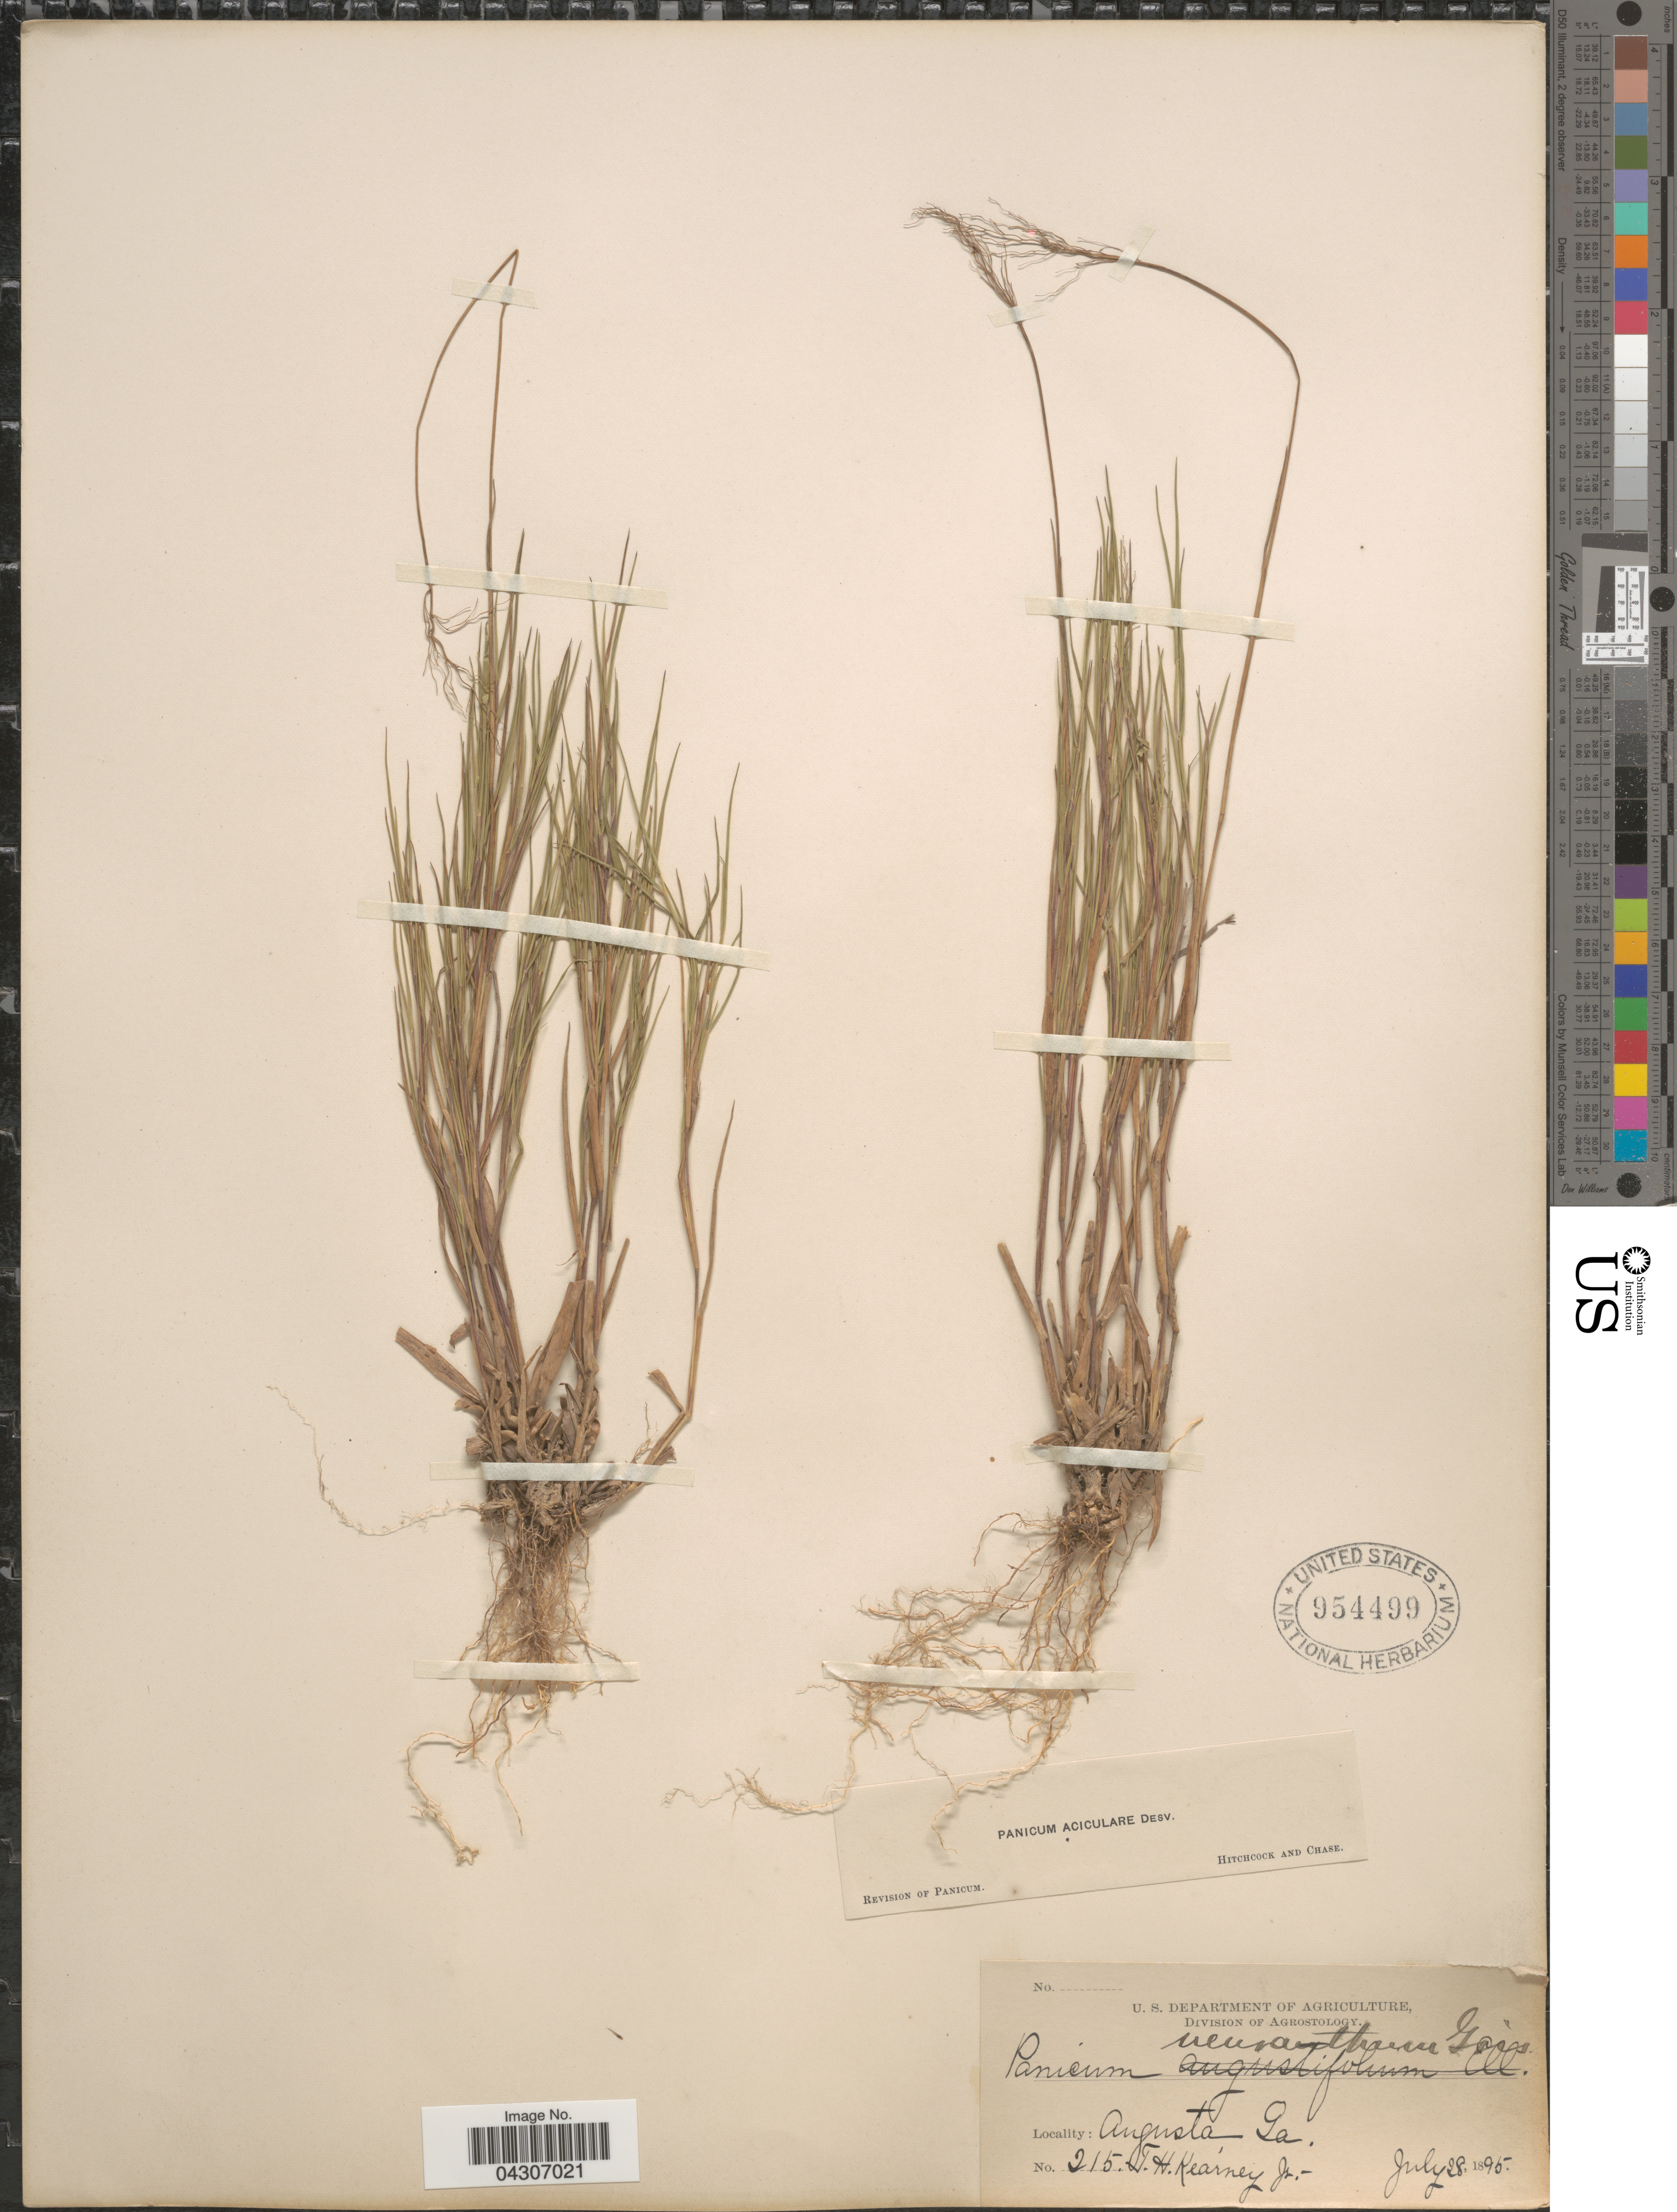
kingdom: Plantae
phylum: Tracheophyta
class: Liliopsida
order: Poales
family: Poaceae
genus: Dichanthelium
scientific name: Dichanthelium aciculare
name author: (Desv. ex Poir.) Gould & C.A. Clark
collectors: T. H. Kearney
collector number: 215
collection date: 1895-07-28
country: United States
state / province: Georgia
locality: Augusta.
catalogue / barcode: US 954499